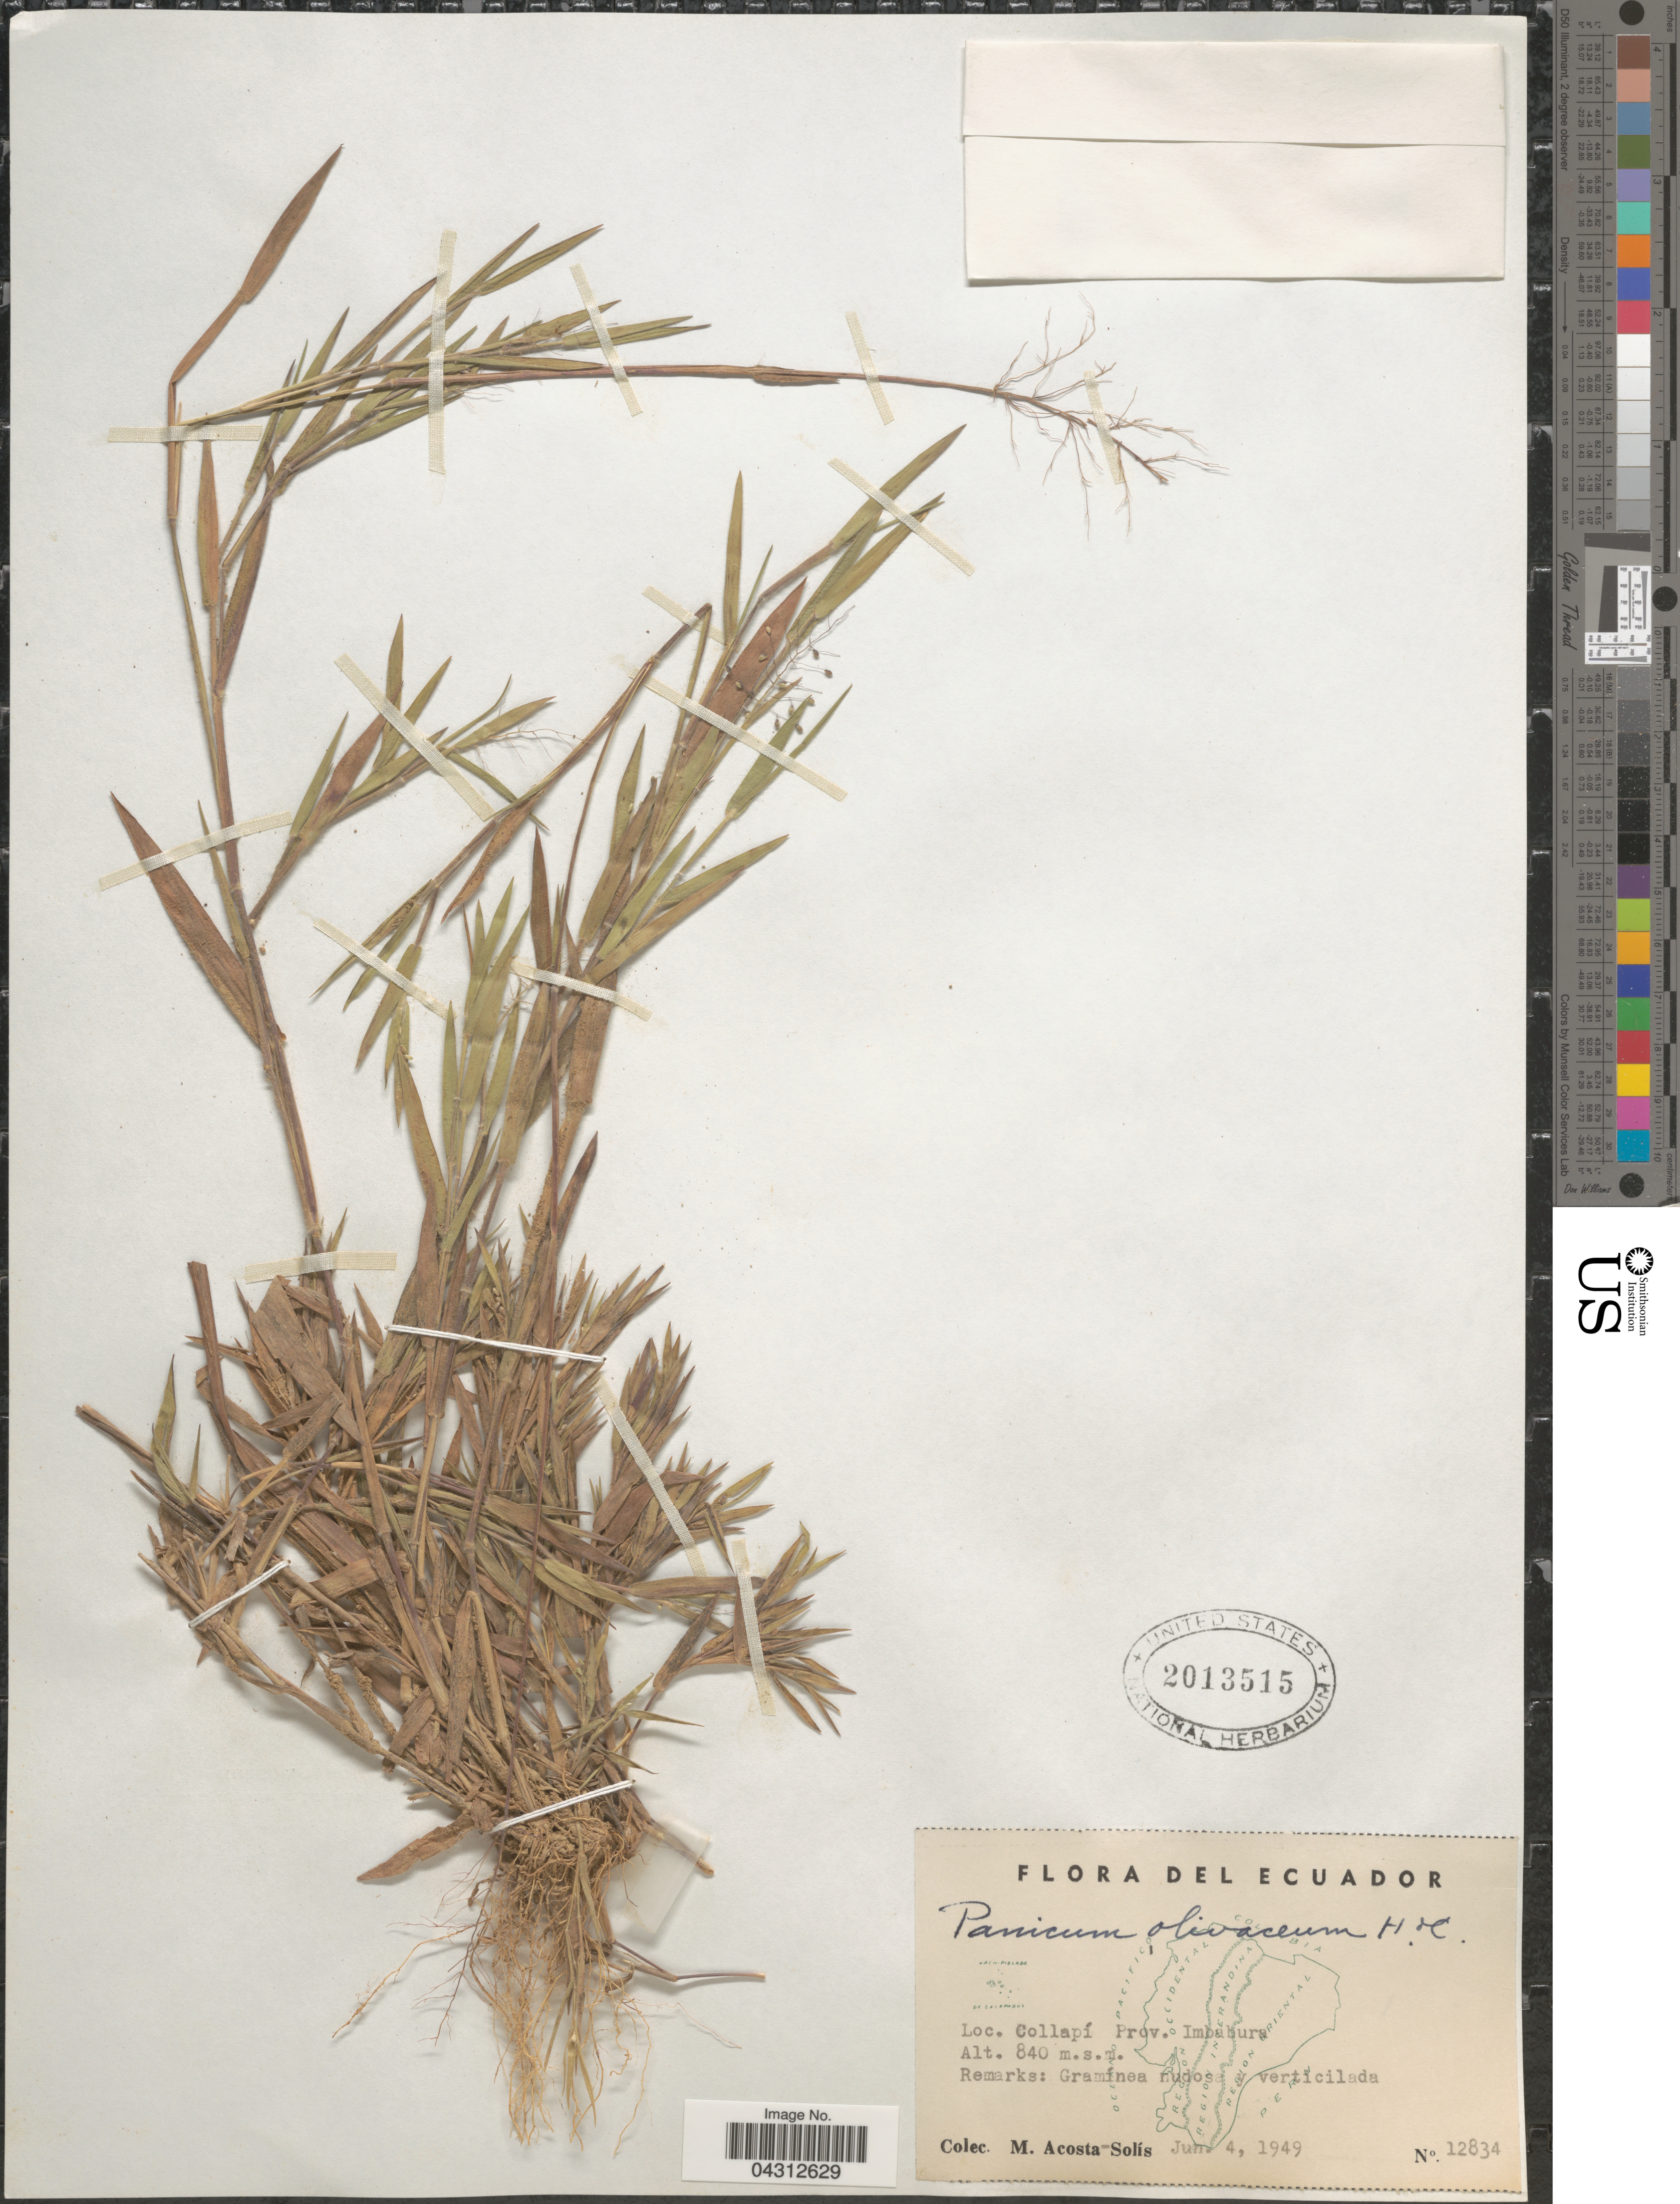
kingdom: Plantae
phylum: Tracheophyta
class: Liliopsida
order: Poales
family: Poaceae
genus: Dichanthelium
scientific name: Dichanthelium acuminatum var. acuminatum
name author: (Sw.) Gould & C.A. Clark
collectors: M. Acosta Solis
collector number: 12834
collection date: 1949-06-04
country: Ecuador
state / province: Imbabura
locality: Collapí.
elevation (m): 840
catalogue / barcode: US 2013515